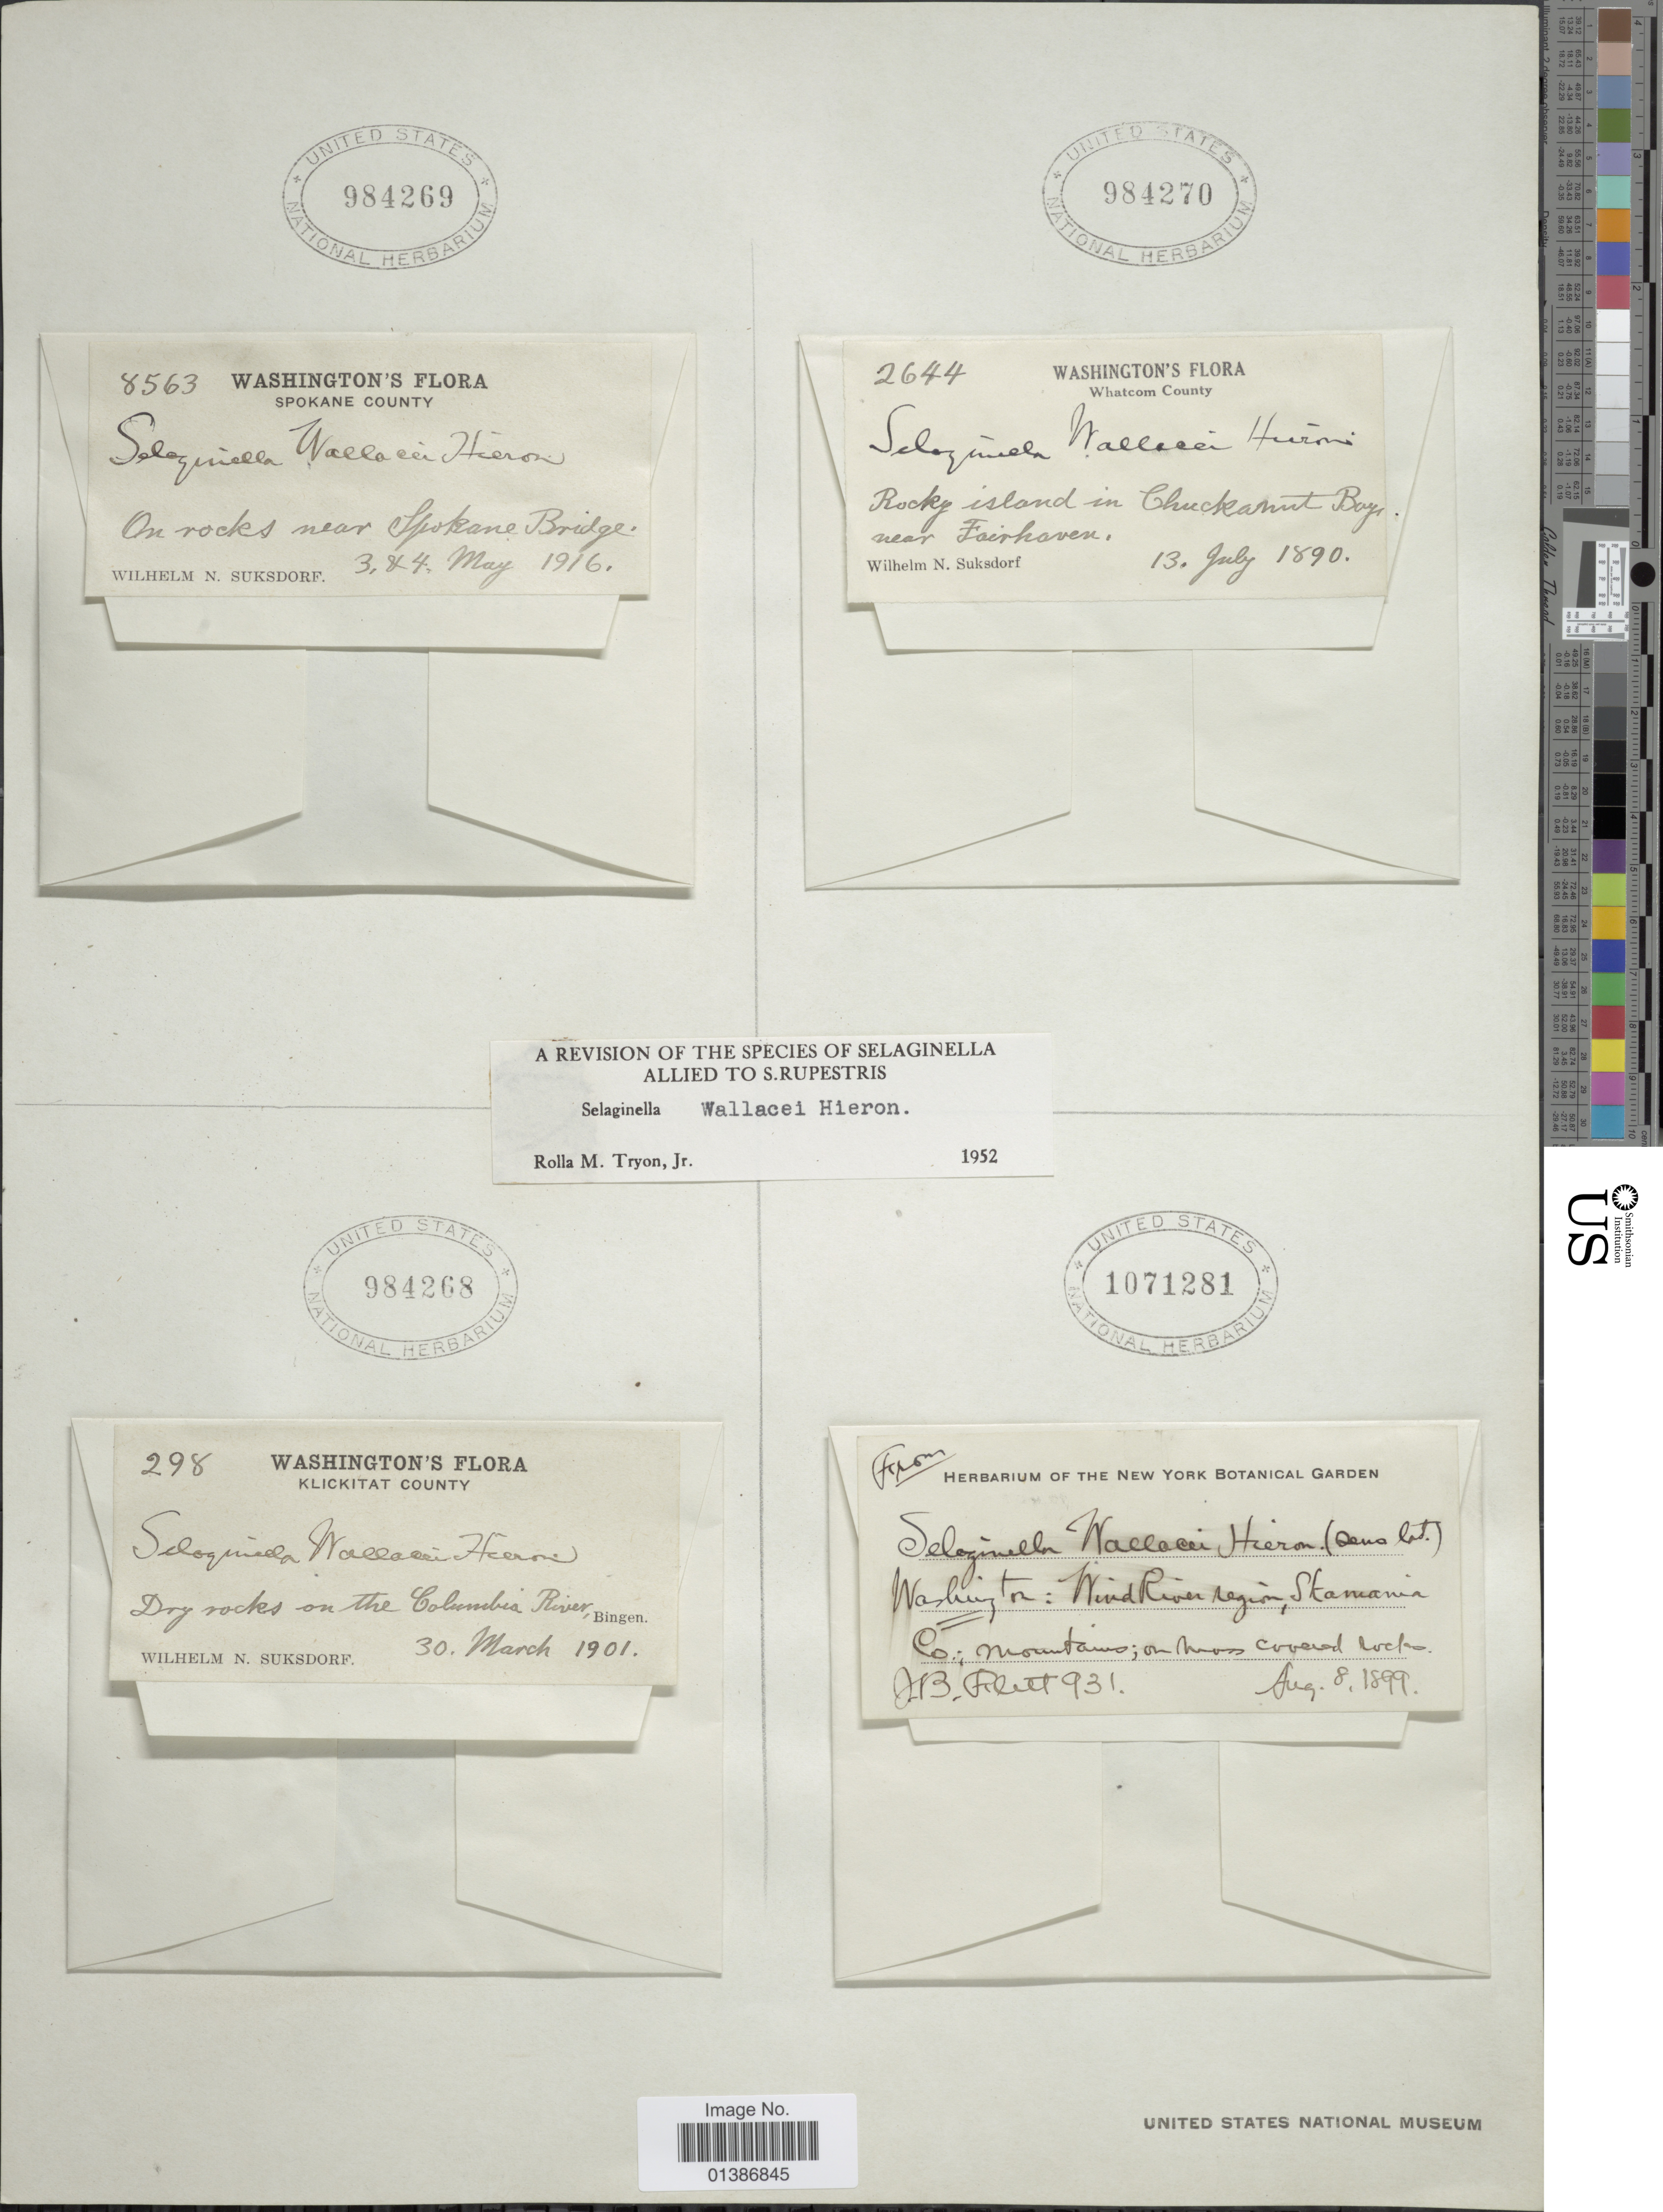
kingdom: Plantae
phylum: Tracheophyta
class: Lycopodiopsida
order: Selaginellales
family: Selaginellaceae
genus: Selaginella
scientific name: Selaginella wallacei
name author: Hieron.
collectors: W. N. Suksdorf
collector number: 8563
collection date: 1916-05-03/1916-05-04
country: United States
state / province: Washington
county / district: Spokane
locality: Spokane County, on rocks near Spokane Bridge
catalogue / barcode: US 984269-2